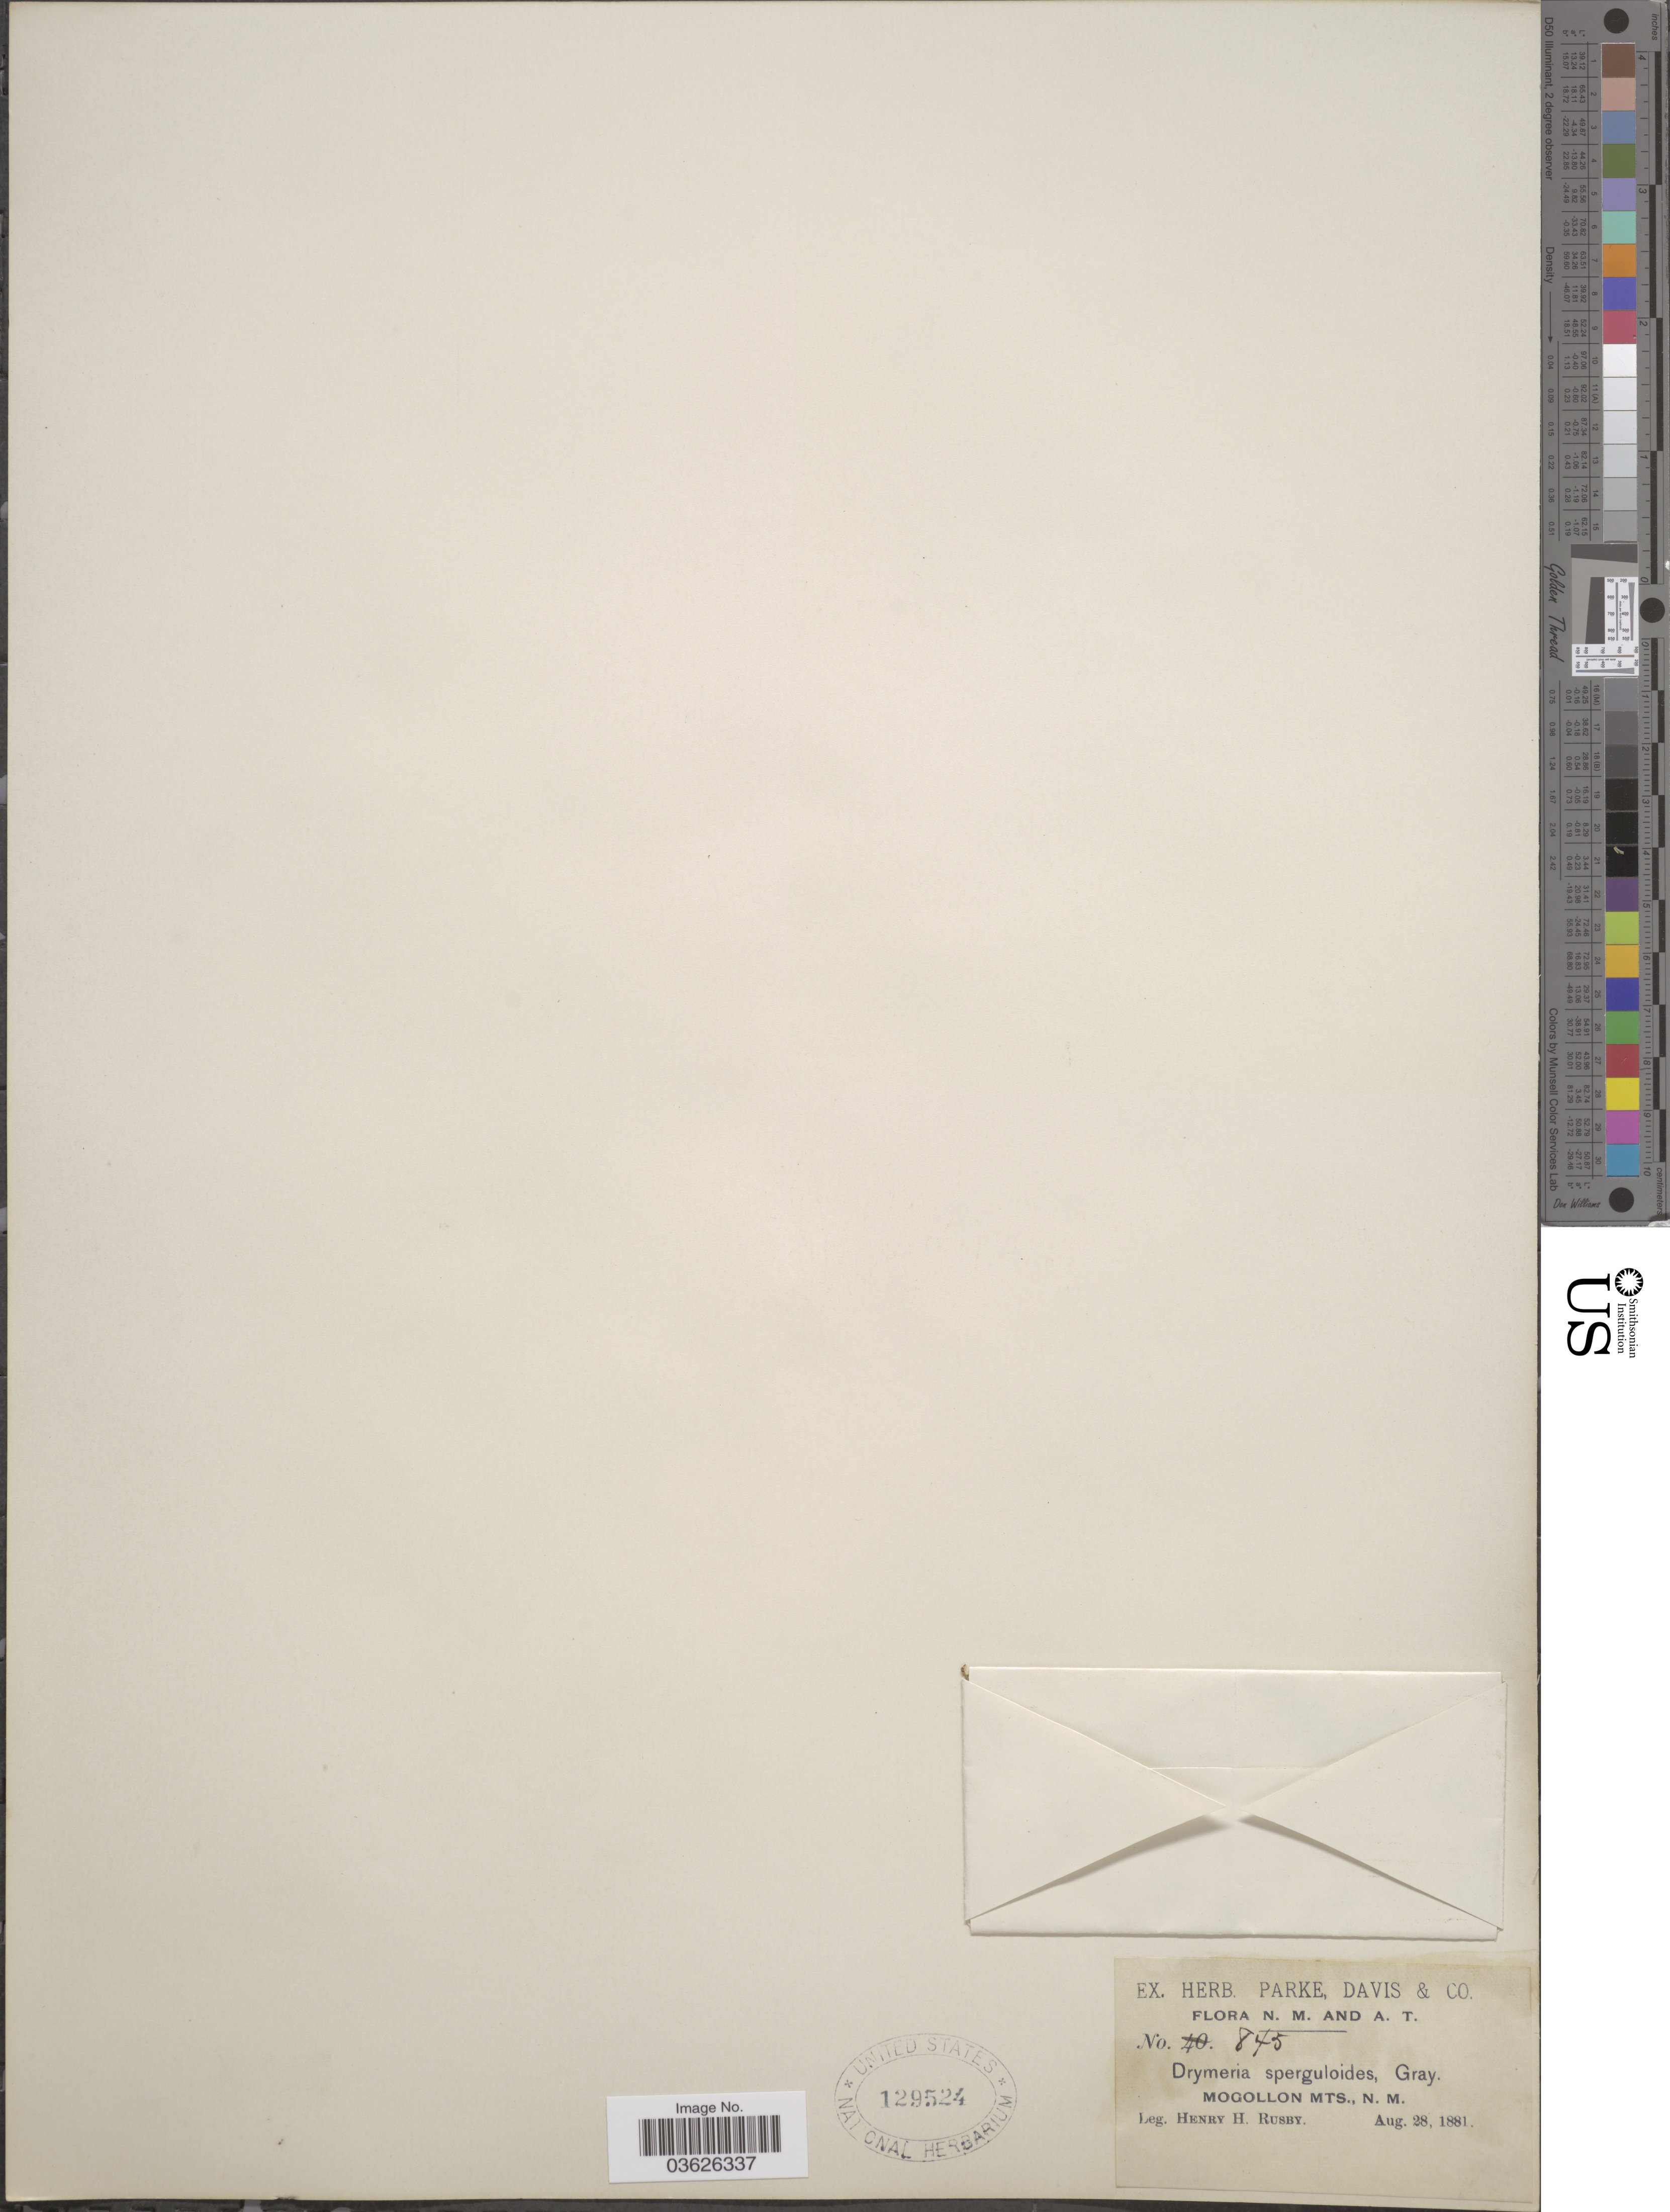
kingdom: Plantae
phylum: Tracheophyta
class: Magnoliopsida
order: Caryophyllales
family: Caryophyllaceae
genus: Drymaria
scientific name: Drymaria sperguloides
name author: A. Gray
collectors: H. H. Rusby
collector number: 845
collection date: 1881-08-28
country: United States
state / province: New Mexico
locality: Mogollon Mts.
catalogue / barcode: US 129524